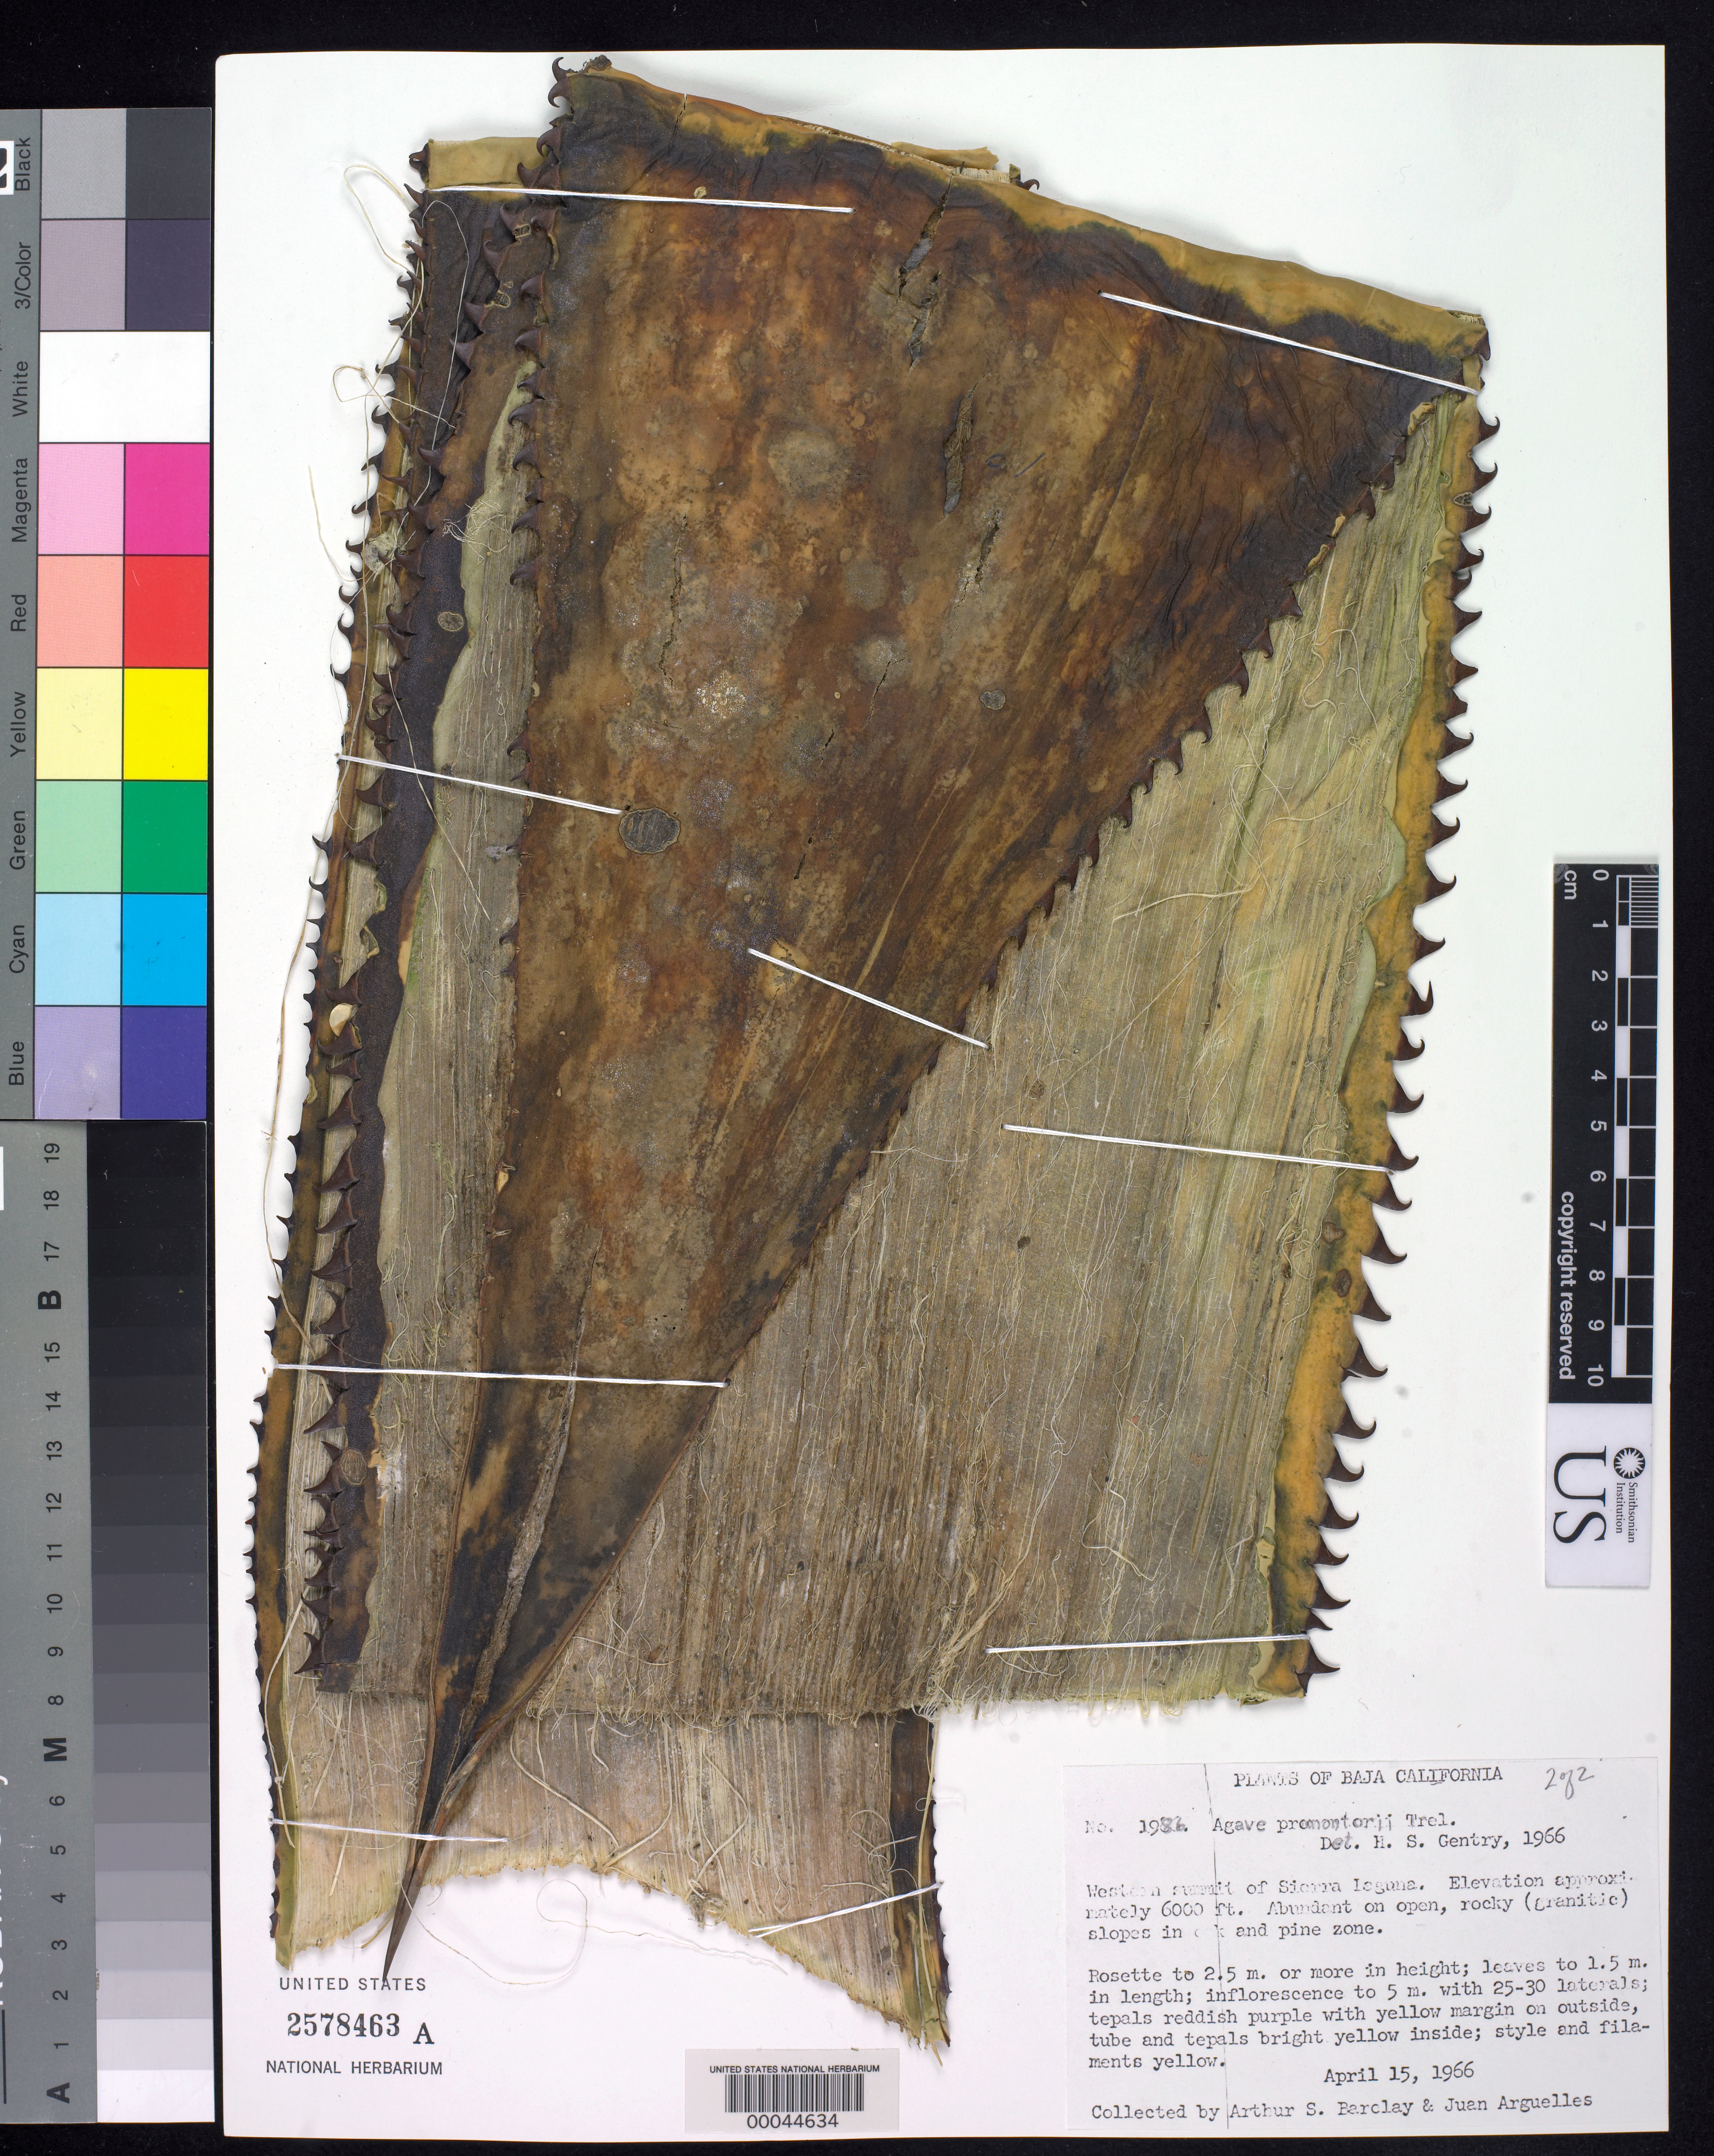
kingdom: Plantae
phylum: Tracheophyta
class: Liliopsida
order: Asparagales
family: Asparagaceae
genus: Agave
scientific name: Agave promontorii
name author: Trel.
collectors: A. S. Barclay & J. Arguelles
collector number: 1986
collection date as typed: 15 Apr 1966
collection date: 1966-04-15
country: Mexico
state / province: Baja California Norte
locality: Western summit of Sierra Laguna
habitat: Open, rocky (grantic) slopes in oak and pine zone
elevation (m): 1829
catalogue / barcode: US 2578463A